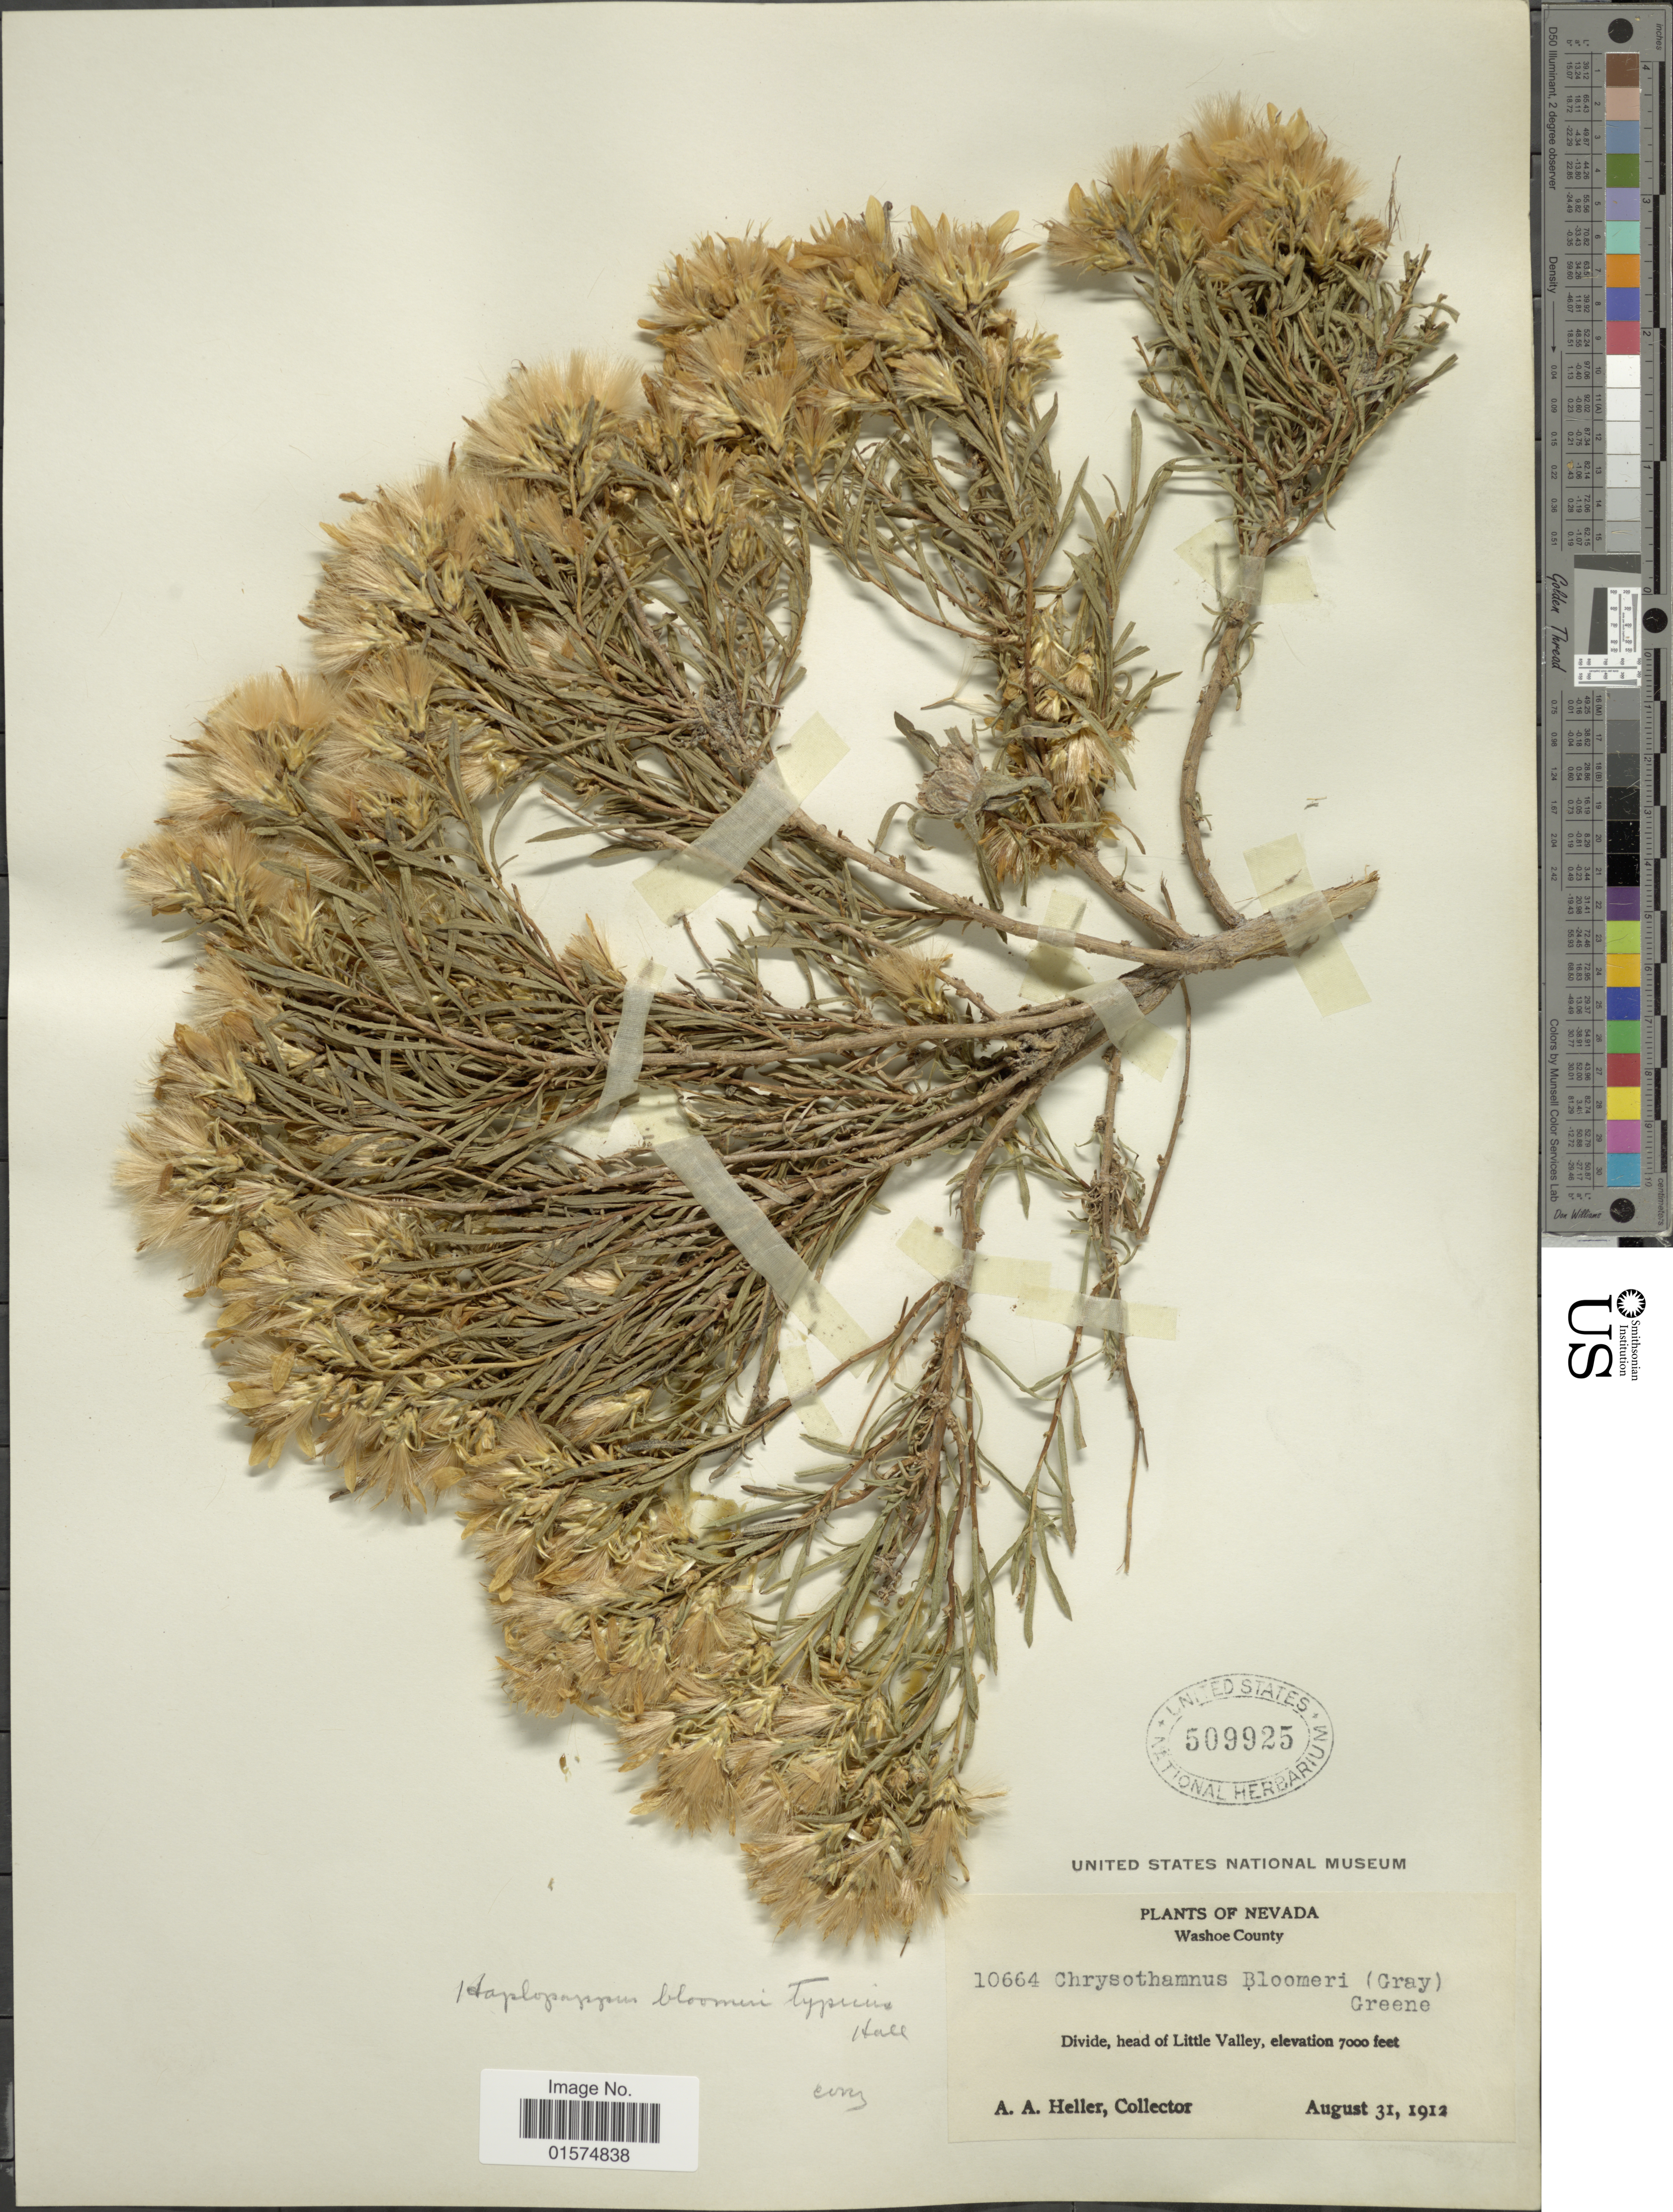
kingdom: Plantae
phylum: Tracheophyta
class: Magnoliopsida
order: Asterales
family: Asteraceae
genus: Ericameria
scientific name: Ericameria bloomeri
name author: (A. Gray) J.F. Macbr.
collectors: A. A. Heller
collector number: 10664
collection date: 1912-08-31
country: United States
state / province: Nevada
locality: Washoe County. Divide, head of Little Valley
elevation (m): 2134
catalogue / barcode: US 509925